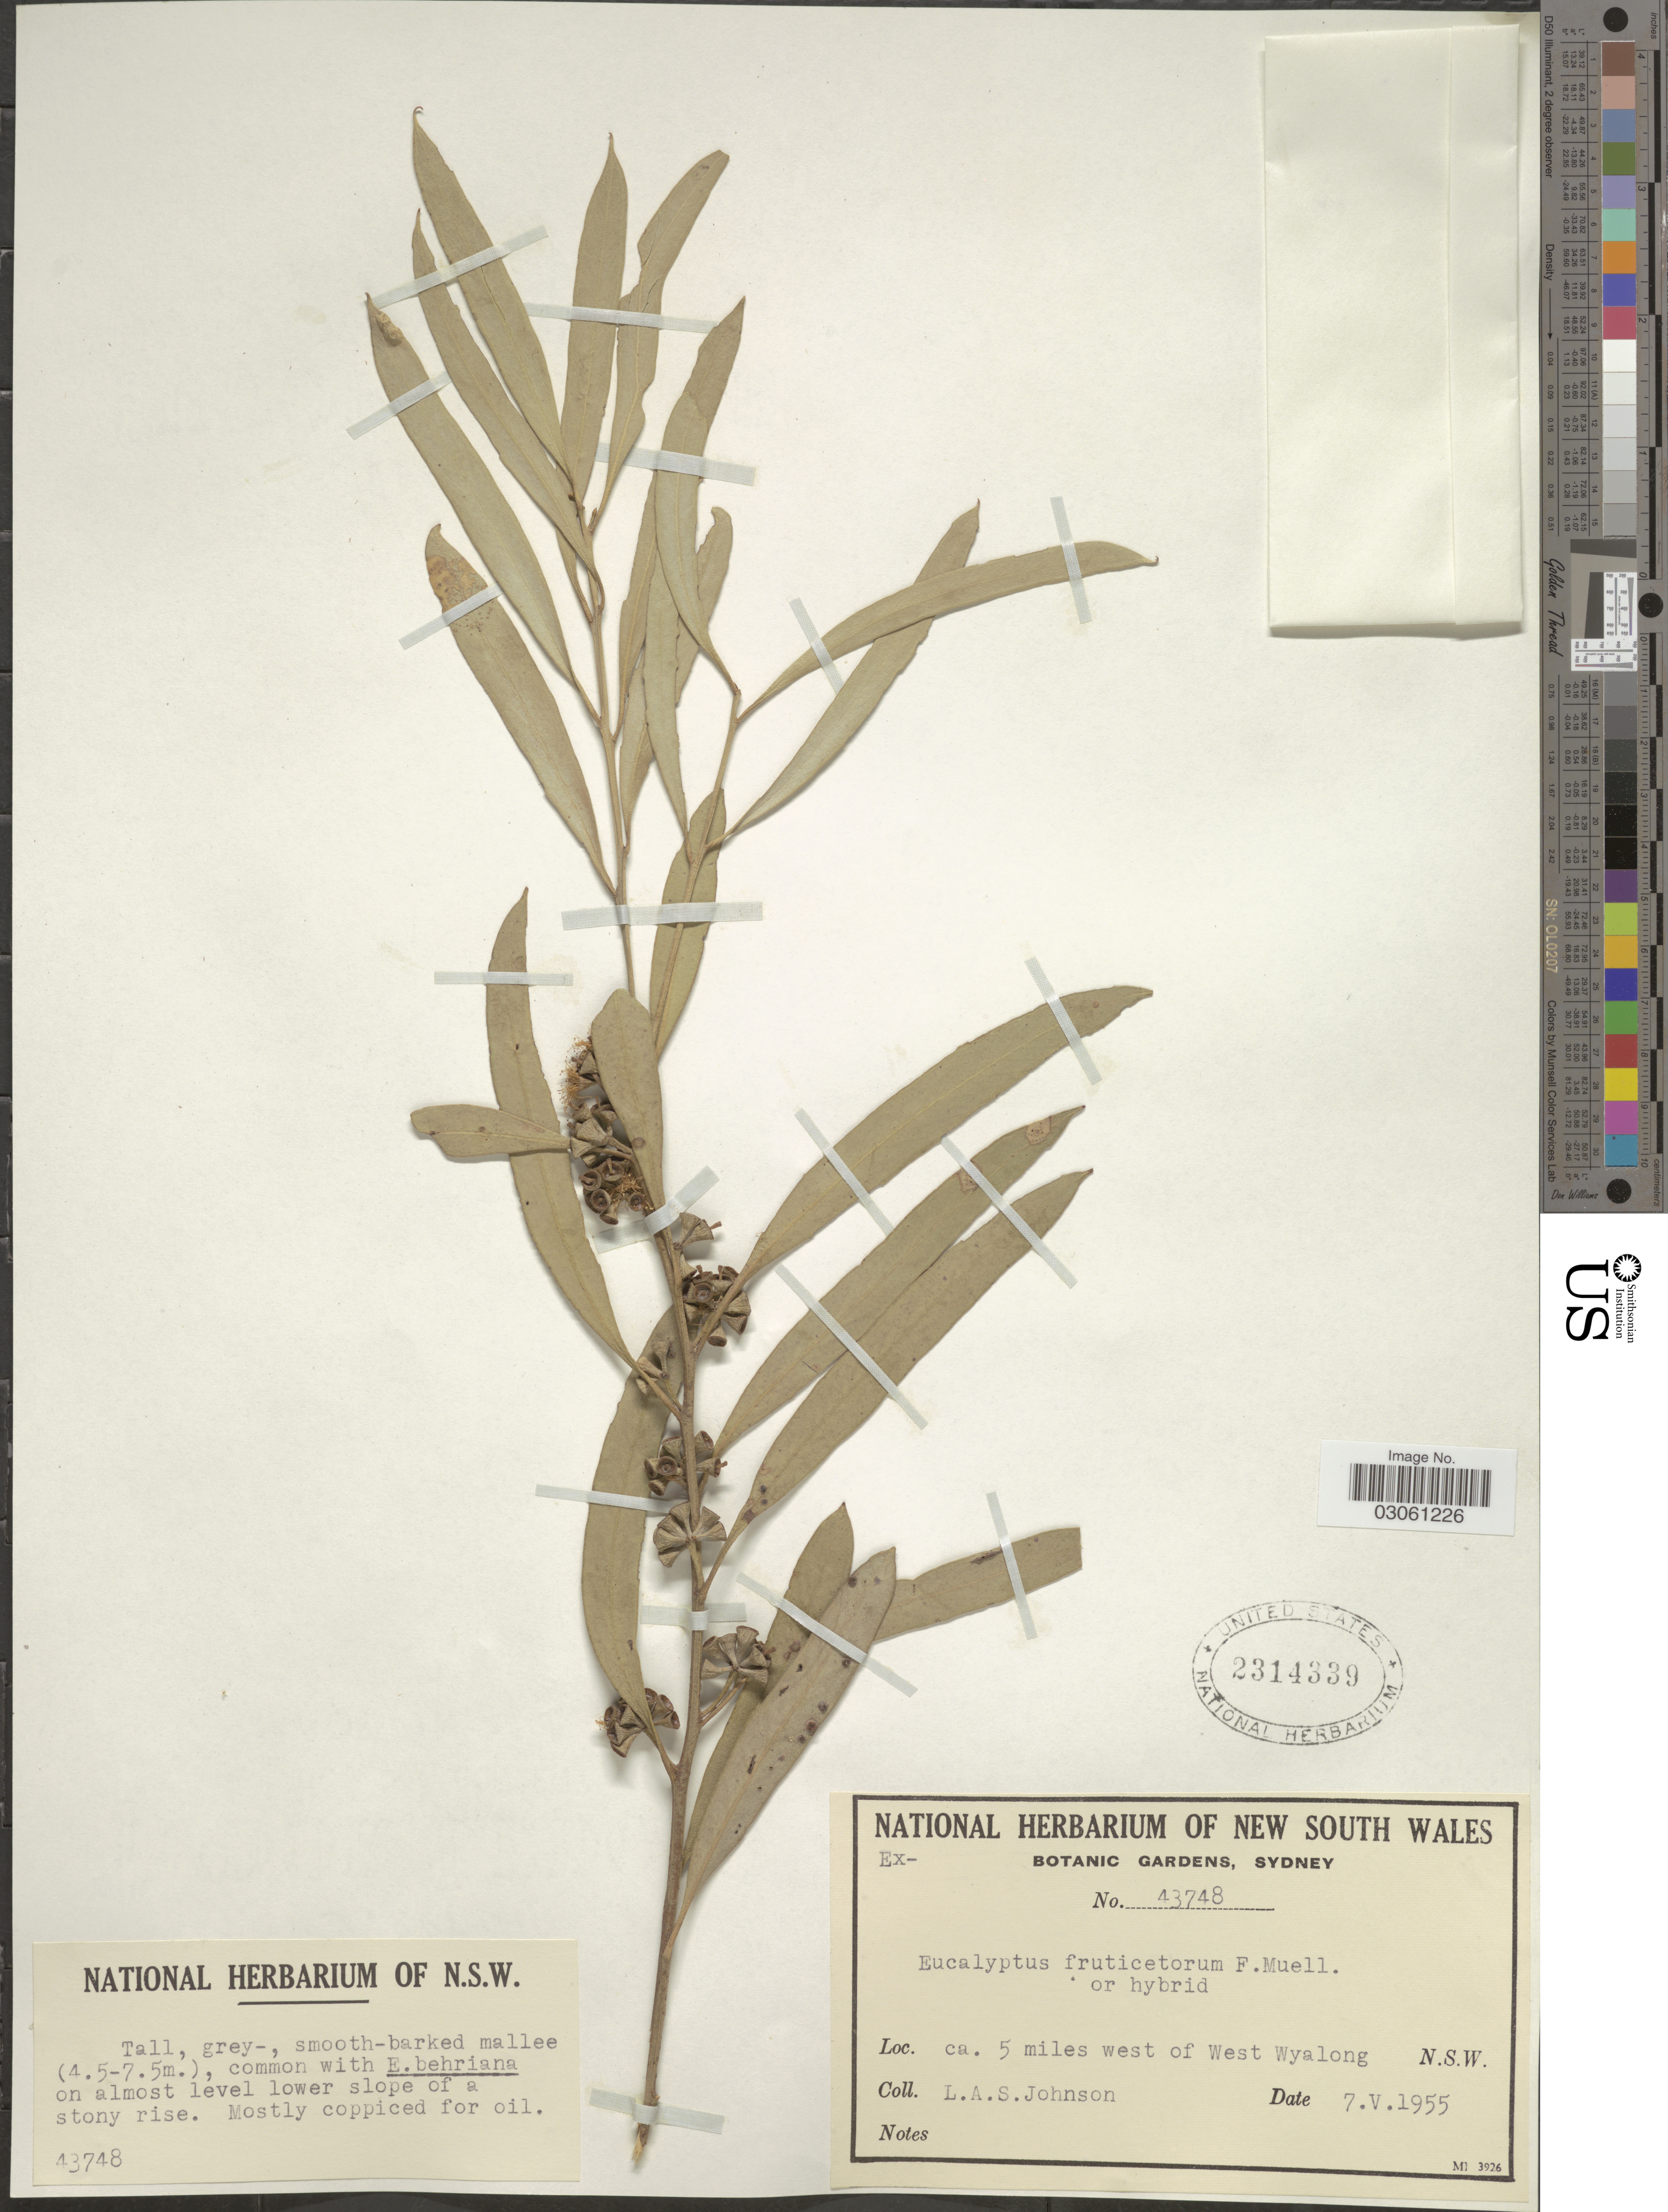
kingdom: Plantae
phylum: Tracheophyta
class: Magnoliopsida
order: Myrtales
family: Myrtaceae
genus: Eucalyptus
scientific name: Eucalyptus fruticetorum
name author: F. Muell. ex Miq.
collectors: L. A. S. Johnson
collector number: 43748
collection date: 1955-05-07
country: Australia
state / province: New South Wales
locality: Ca. 5 miles west of West Wyalong. N.S.W.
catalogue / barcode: US 2314339